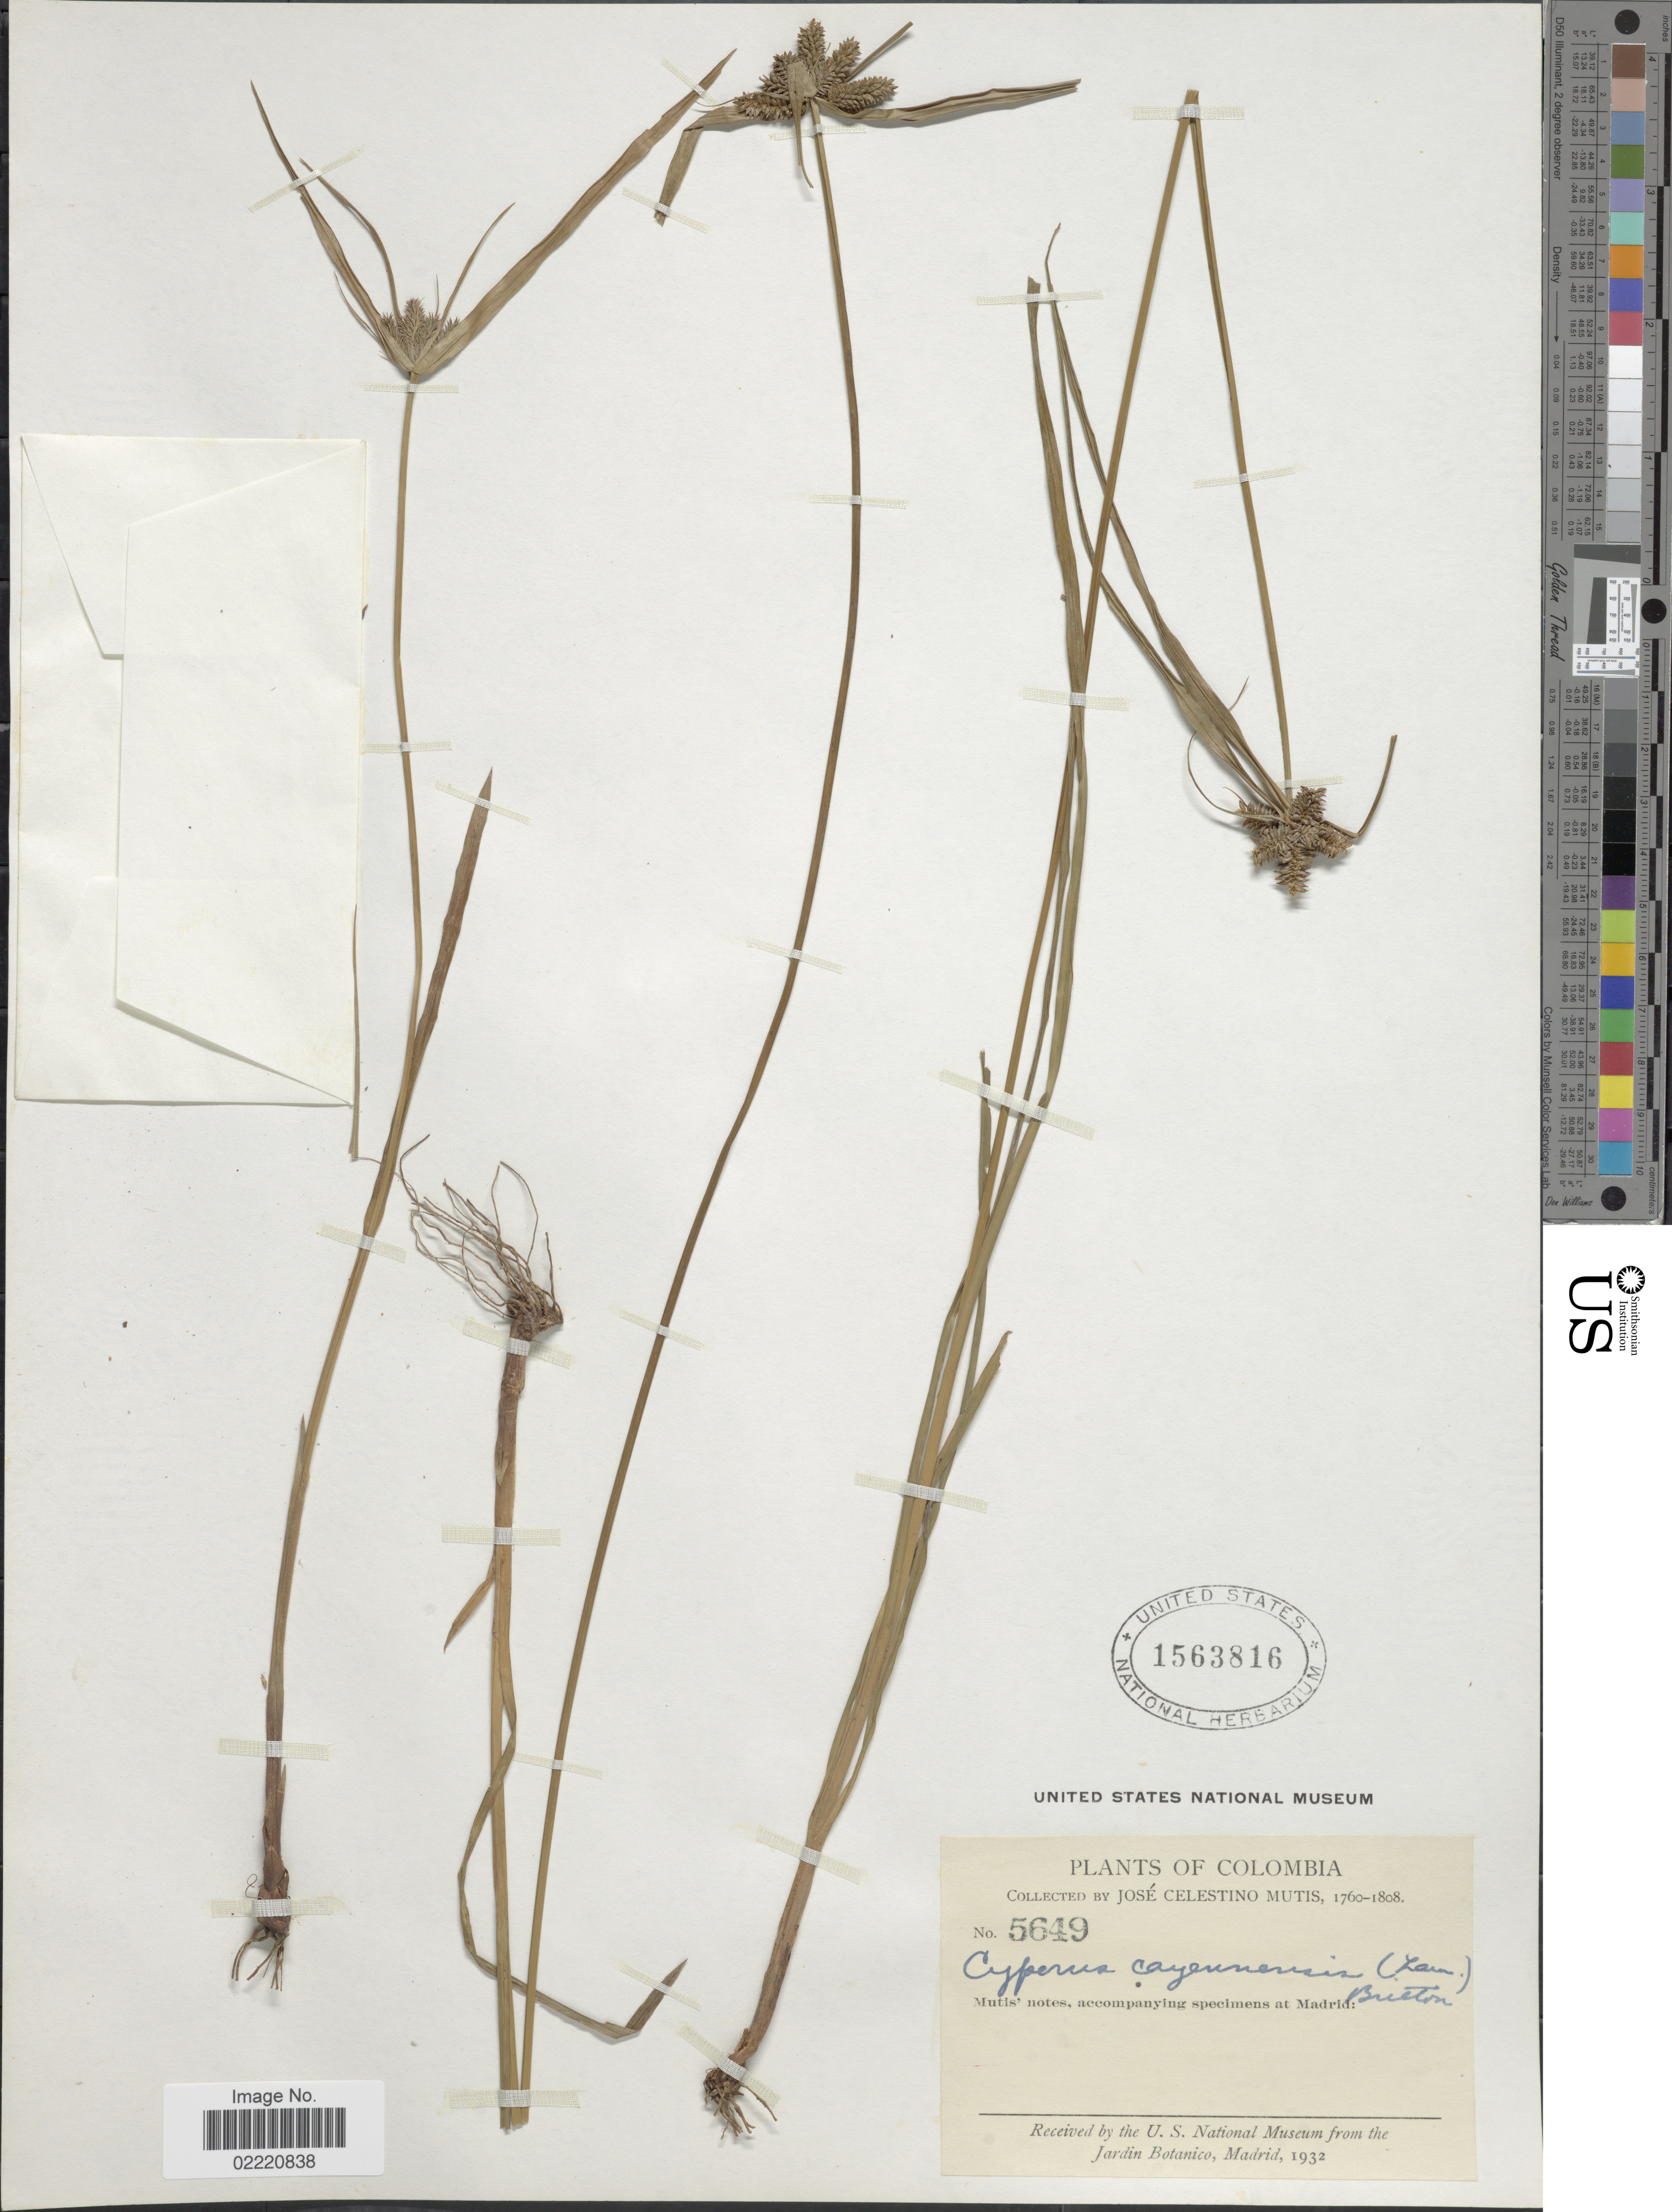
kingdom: Plantae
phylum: Tracheophyta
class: Liliopsida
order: Poales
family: Cyperaceae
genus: Cyperus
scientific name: Cyperus aggregatus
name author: (Willd.) Endl.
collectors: J. C. B. Mutis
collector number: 5649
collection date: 1760/1808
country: Colombia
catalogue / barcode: US 1563816